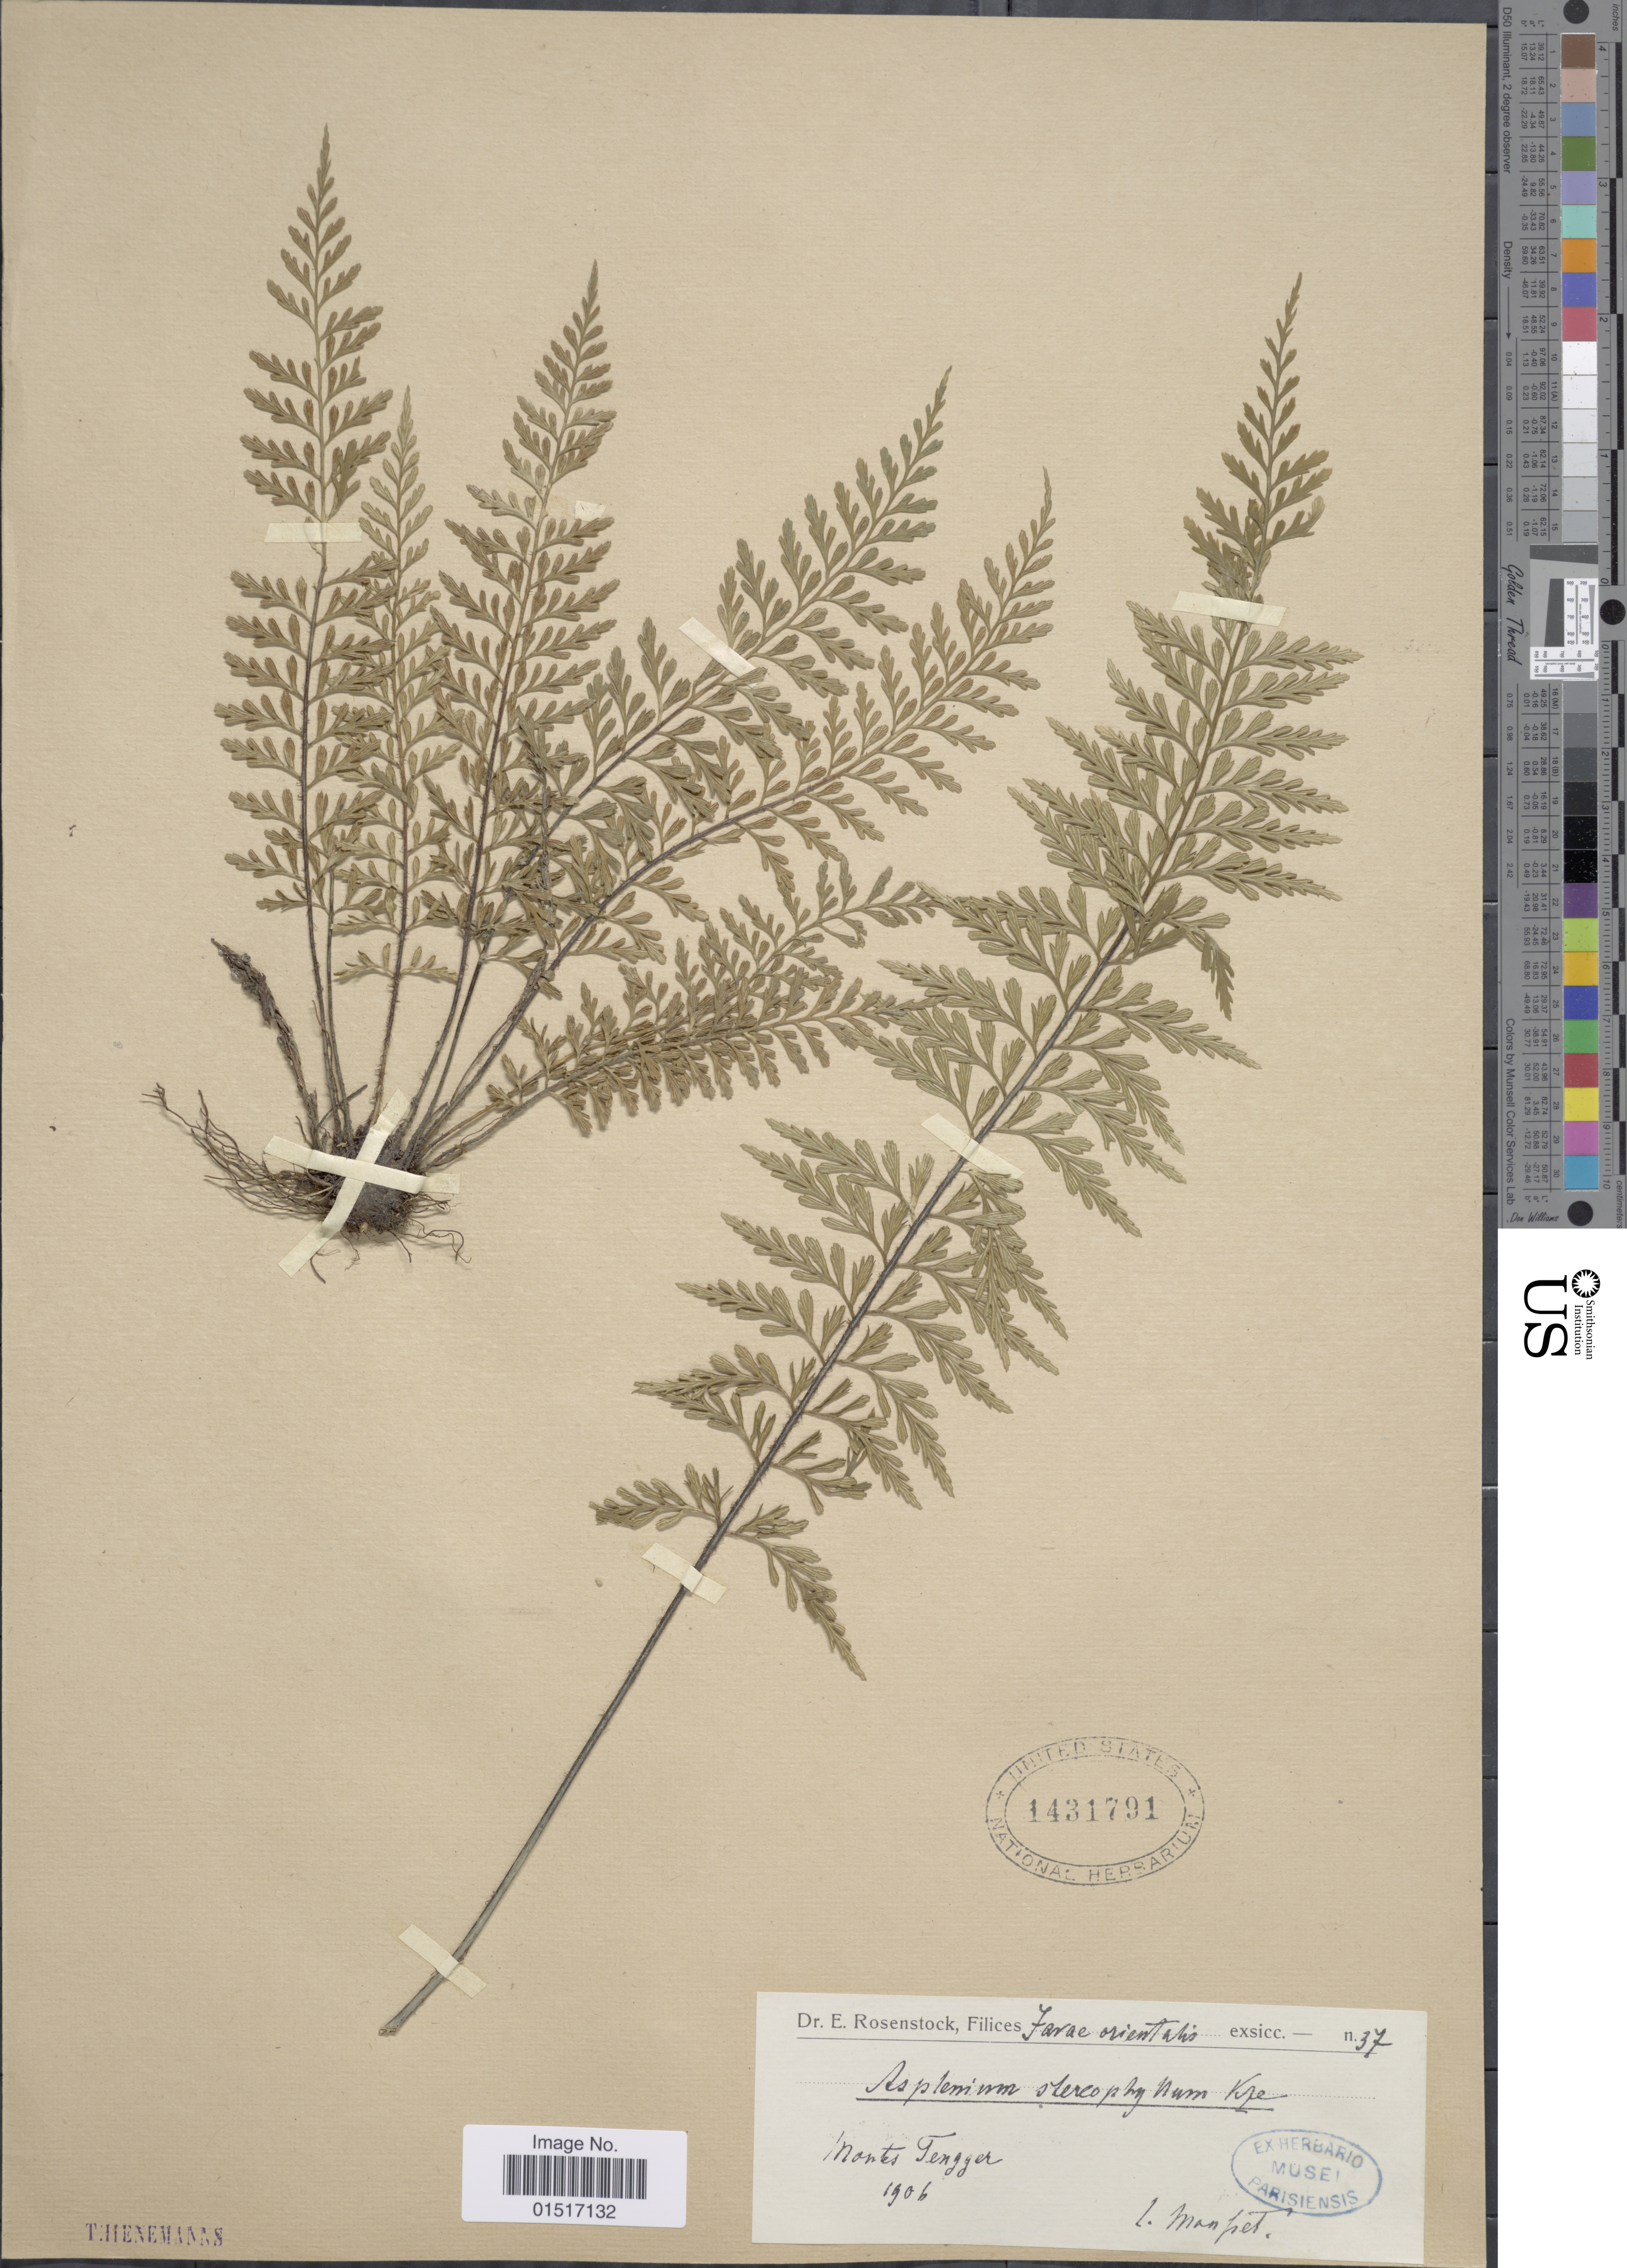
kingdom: Plantae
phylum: Tracheophyta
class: Polypodiopsida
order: Polypodiales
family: Aspleniaceae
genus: Asplenium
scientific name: Asplenium stereophyllum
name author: Kunze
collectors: Mousset, --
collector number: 37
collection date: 1906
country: Indonesia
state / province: Java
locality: Javae Orientales. Montes Tengger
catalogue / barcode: US 1431791